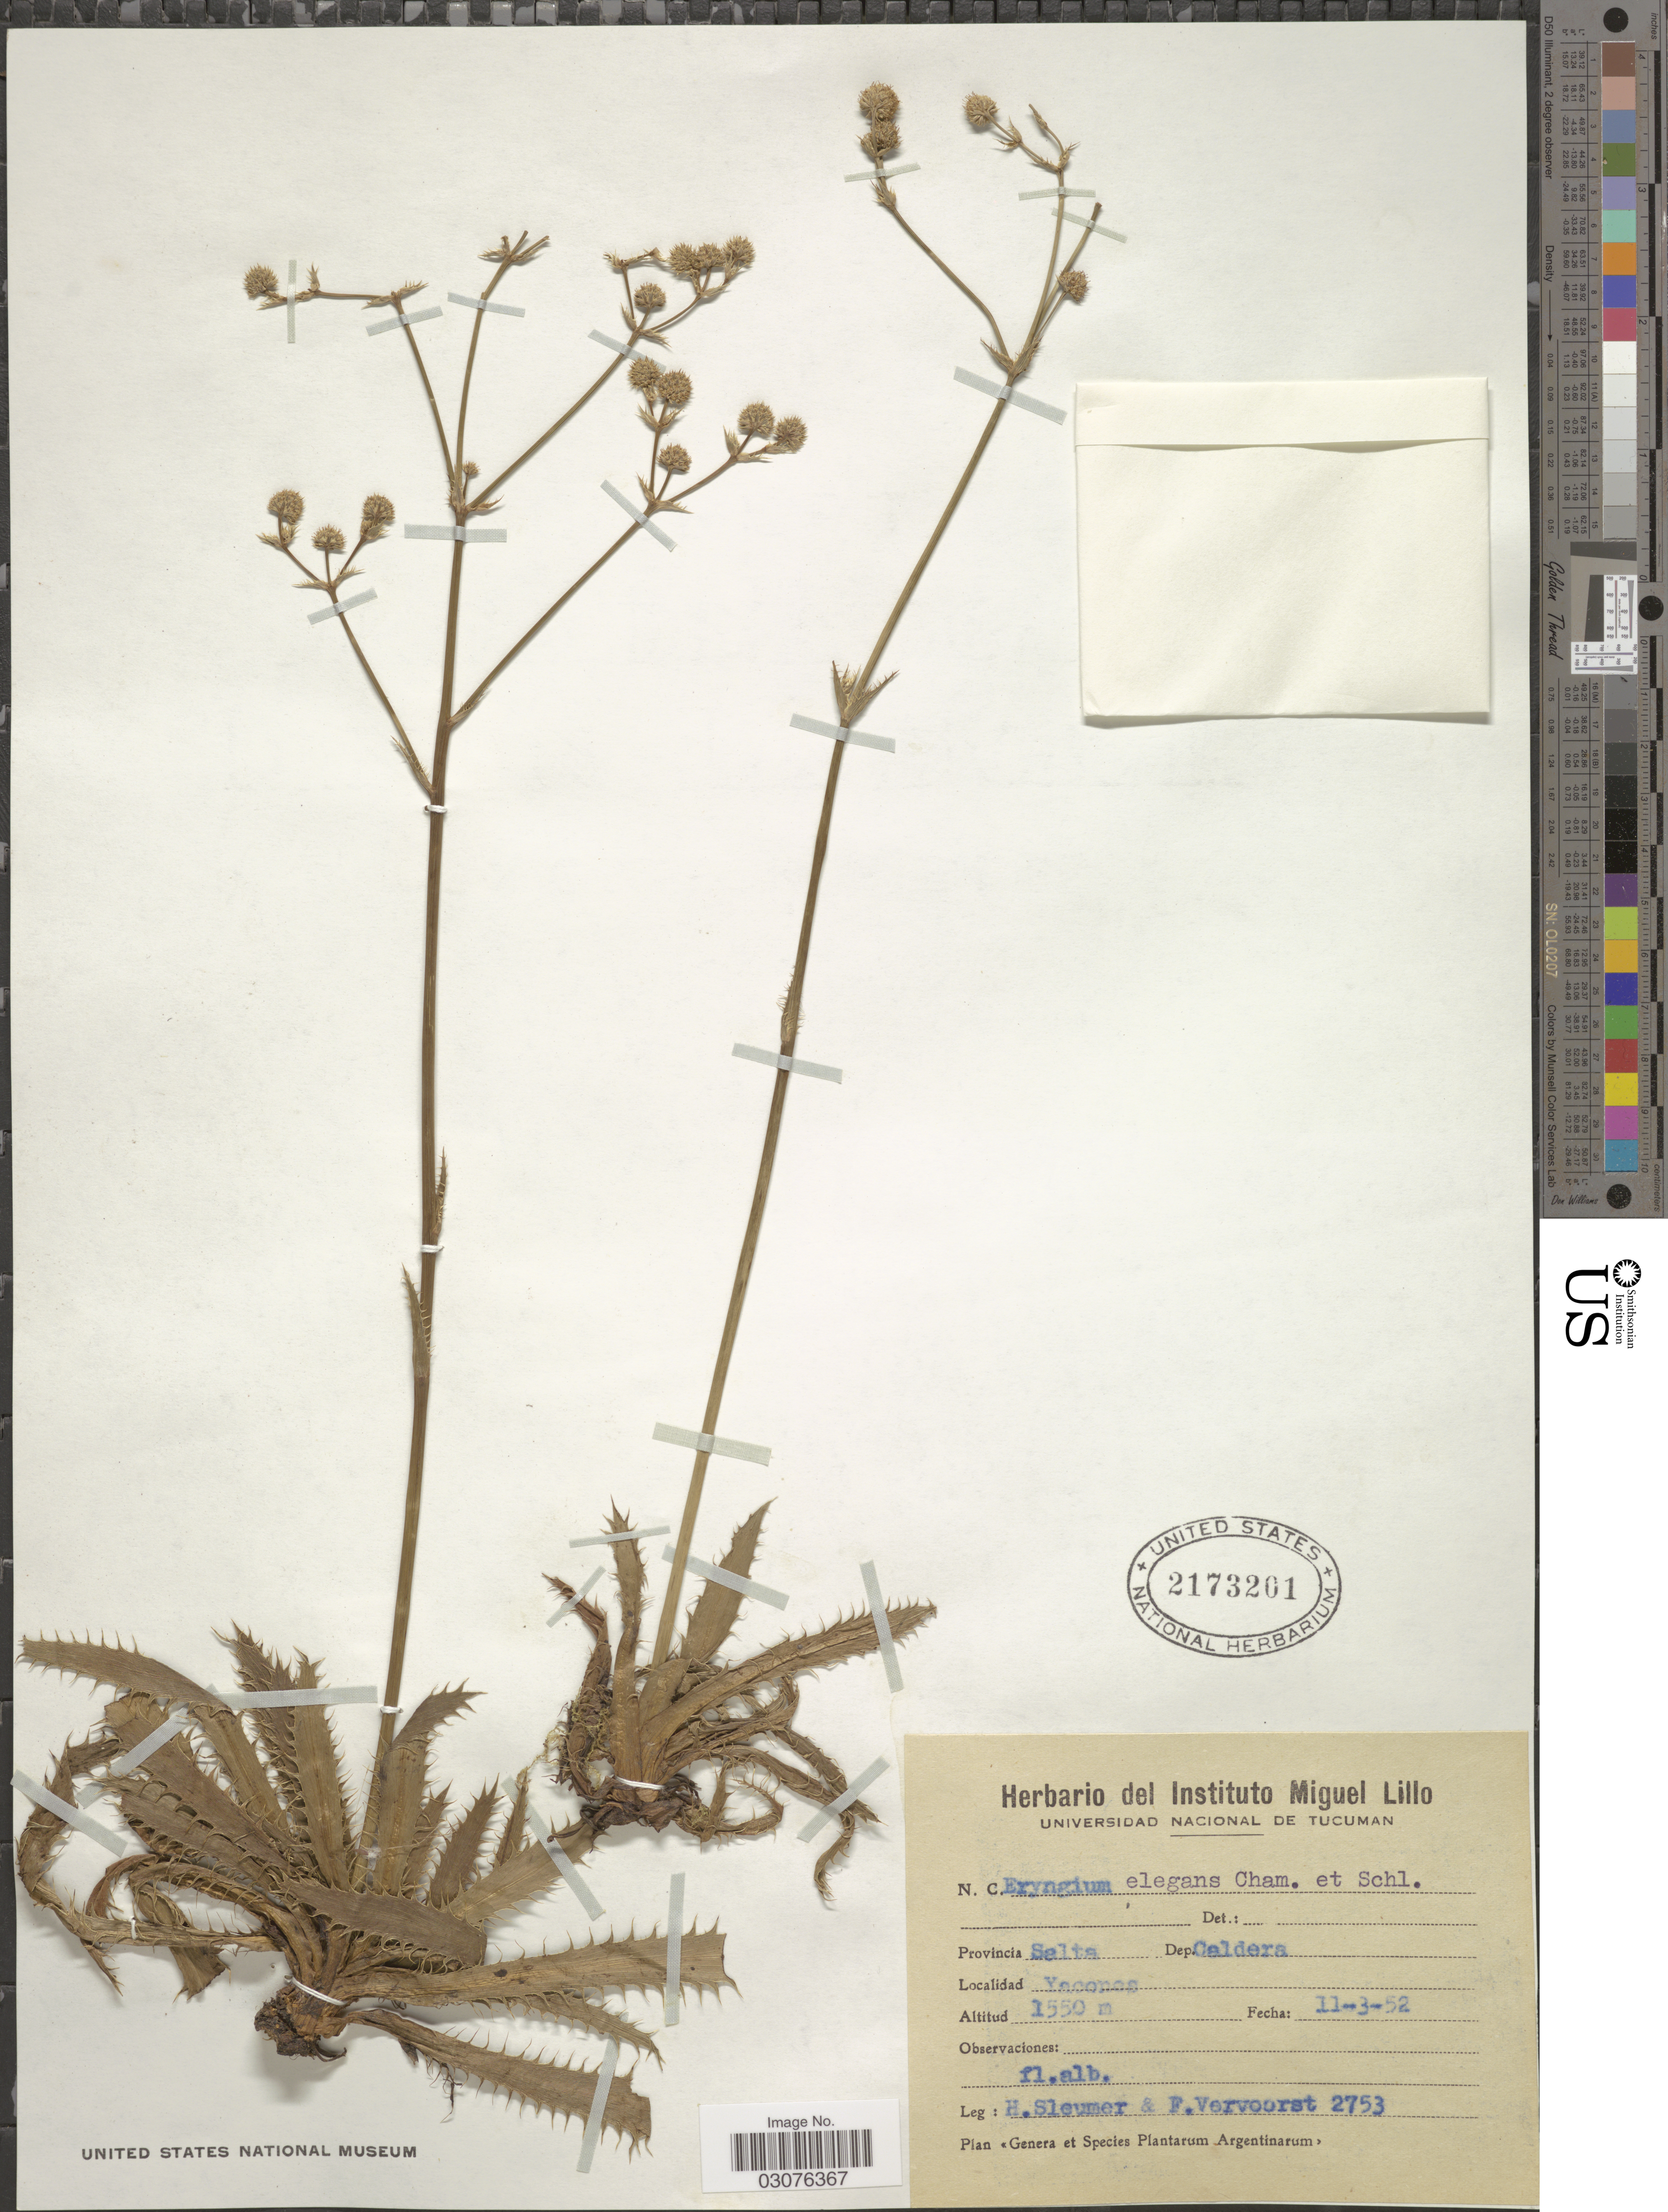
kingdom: Plantae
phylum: Tracheophyta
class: Magnoliopsida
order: Apiales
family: Apiaceae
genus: Eryngium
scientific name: Eryngium elegans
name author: Cham. ex Schltdl.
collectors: H. O. Sleumer & F. Vervoorst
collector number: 2753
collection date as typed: Transcribed d/m/y: 11/3/52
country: Argentina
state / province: Salta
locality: Dep. Caldera. Yacones.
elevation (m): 1550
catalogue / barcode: US 2173201